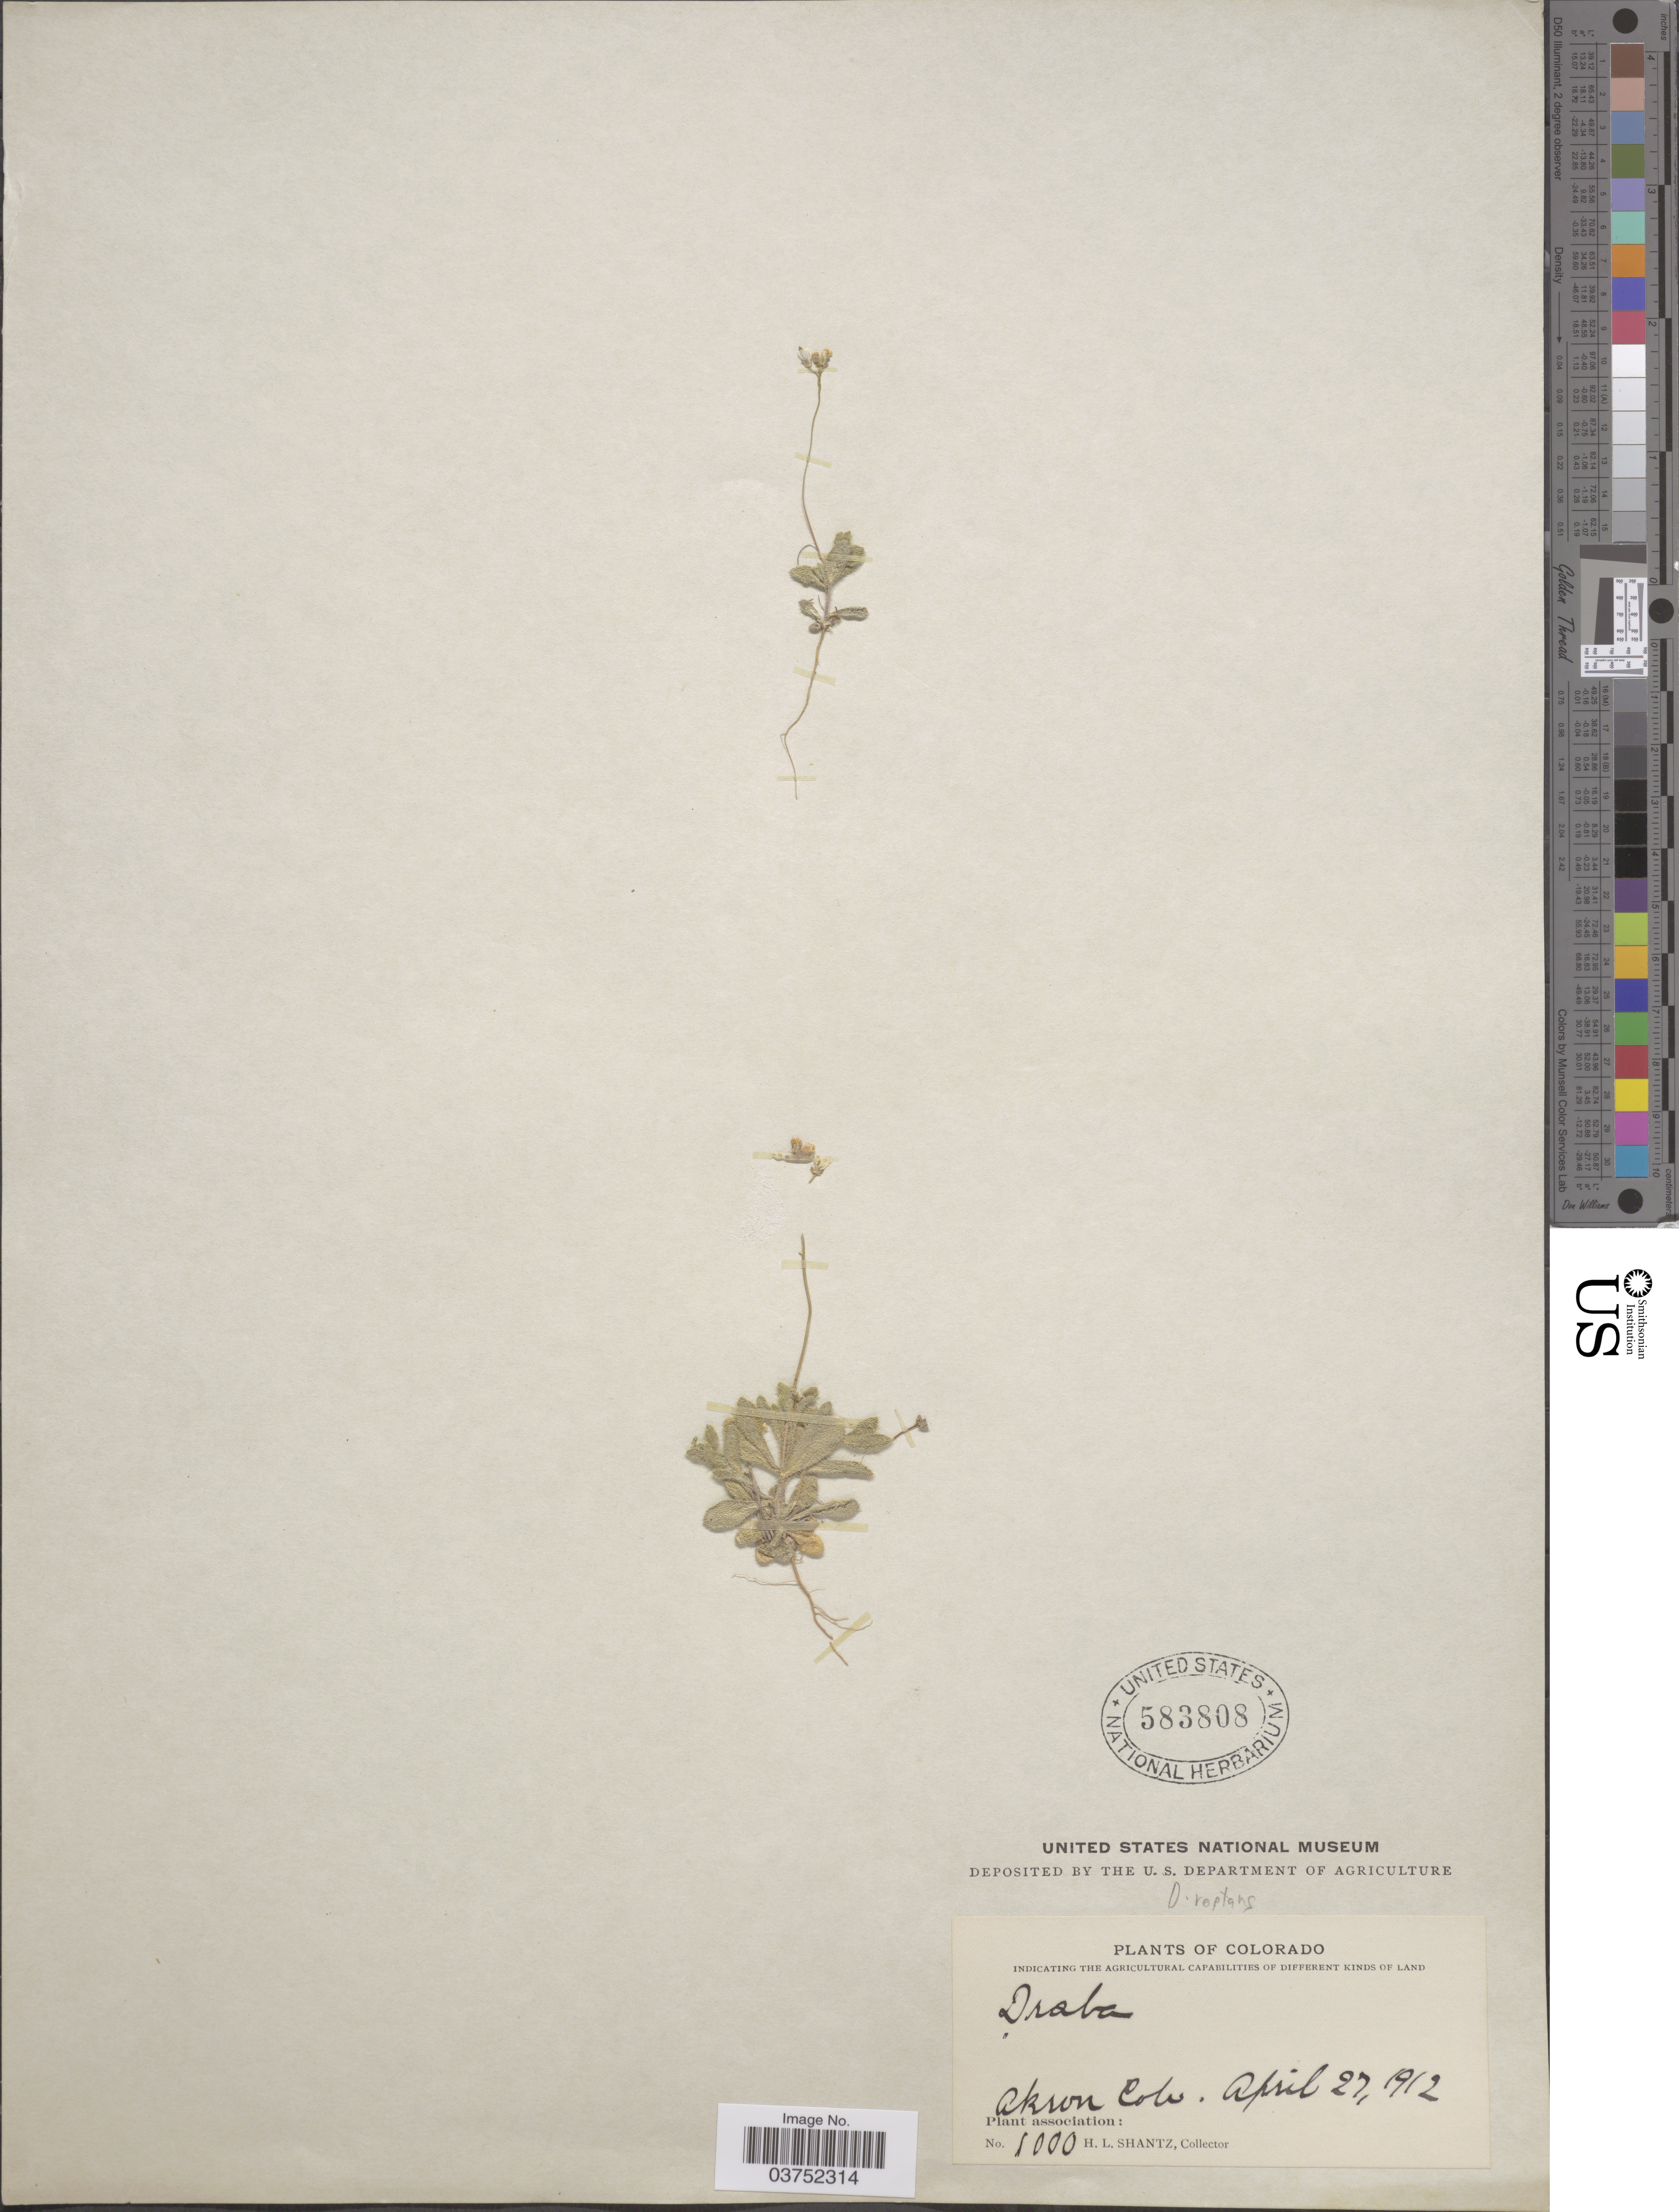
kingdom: Plantae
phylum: Tracheophyta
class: Magnoliopsida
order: Brassicales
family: Brassicaceae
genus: Draba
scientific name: Draba reptans f. micrantha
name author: (Nutt. ex Torr. & A. Gray) C.L. Hitchc.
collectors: H. Shantz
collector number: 1000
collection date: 1912-04-27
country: United States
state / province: Colorado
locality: Akson Colo.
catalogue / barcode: US 583808